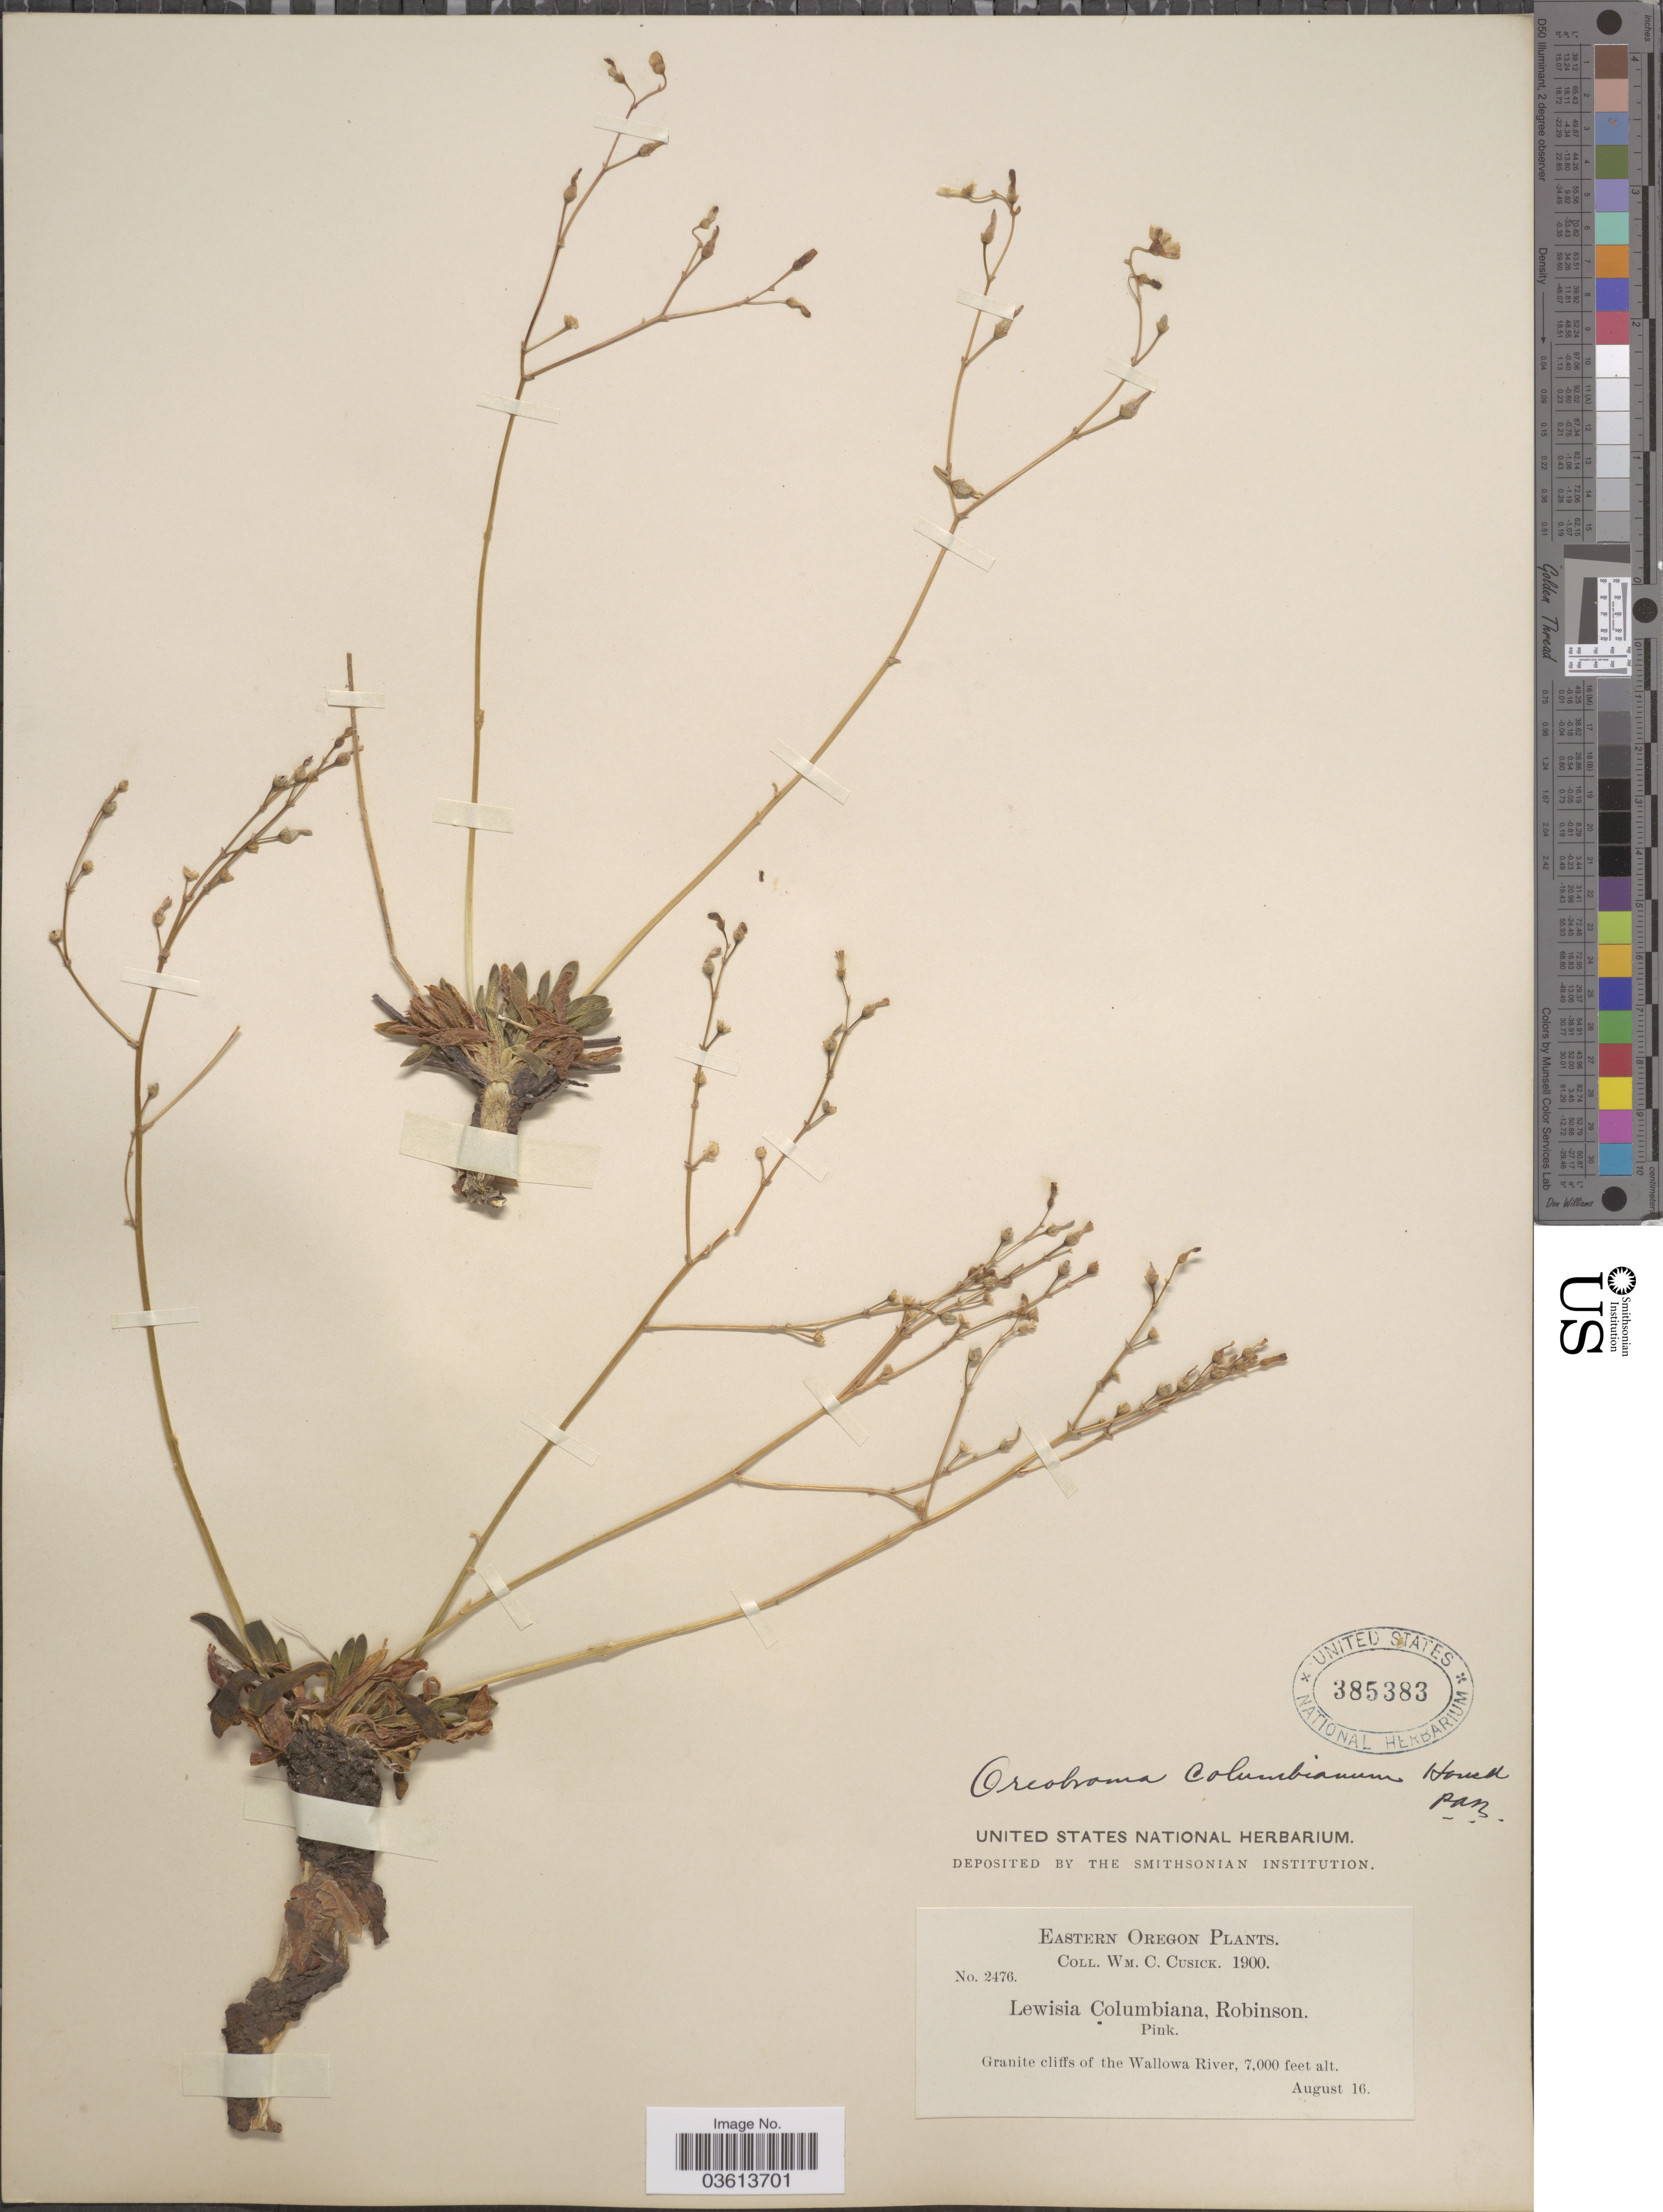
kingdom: Plantae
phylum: Tracheophyta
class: Magnoliopsida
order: Caryophyllales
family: Montiaceae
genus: Lewisia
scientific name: Lewisia columbiana var. wallowensis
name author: C.L. Hitchc.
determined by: Chambers, K. L.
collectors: W. C. Cusick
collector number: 2476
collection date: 1900-08-16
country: United States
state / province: Oregon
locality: Eastern Oregon. Granite cliffs of the Wallowa River.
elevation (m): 2134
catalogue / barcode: US 385383